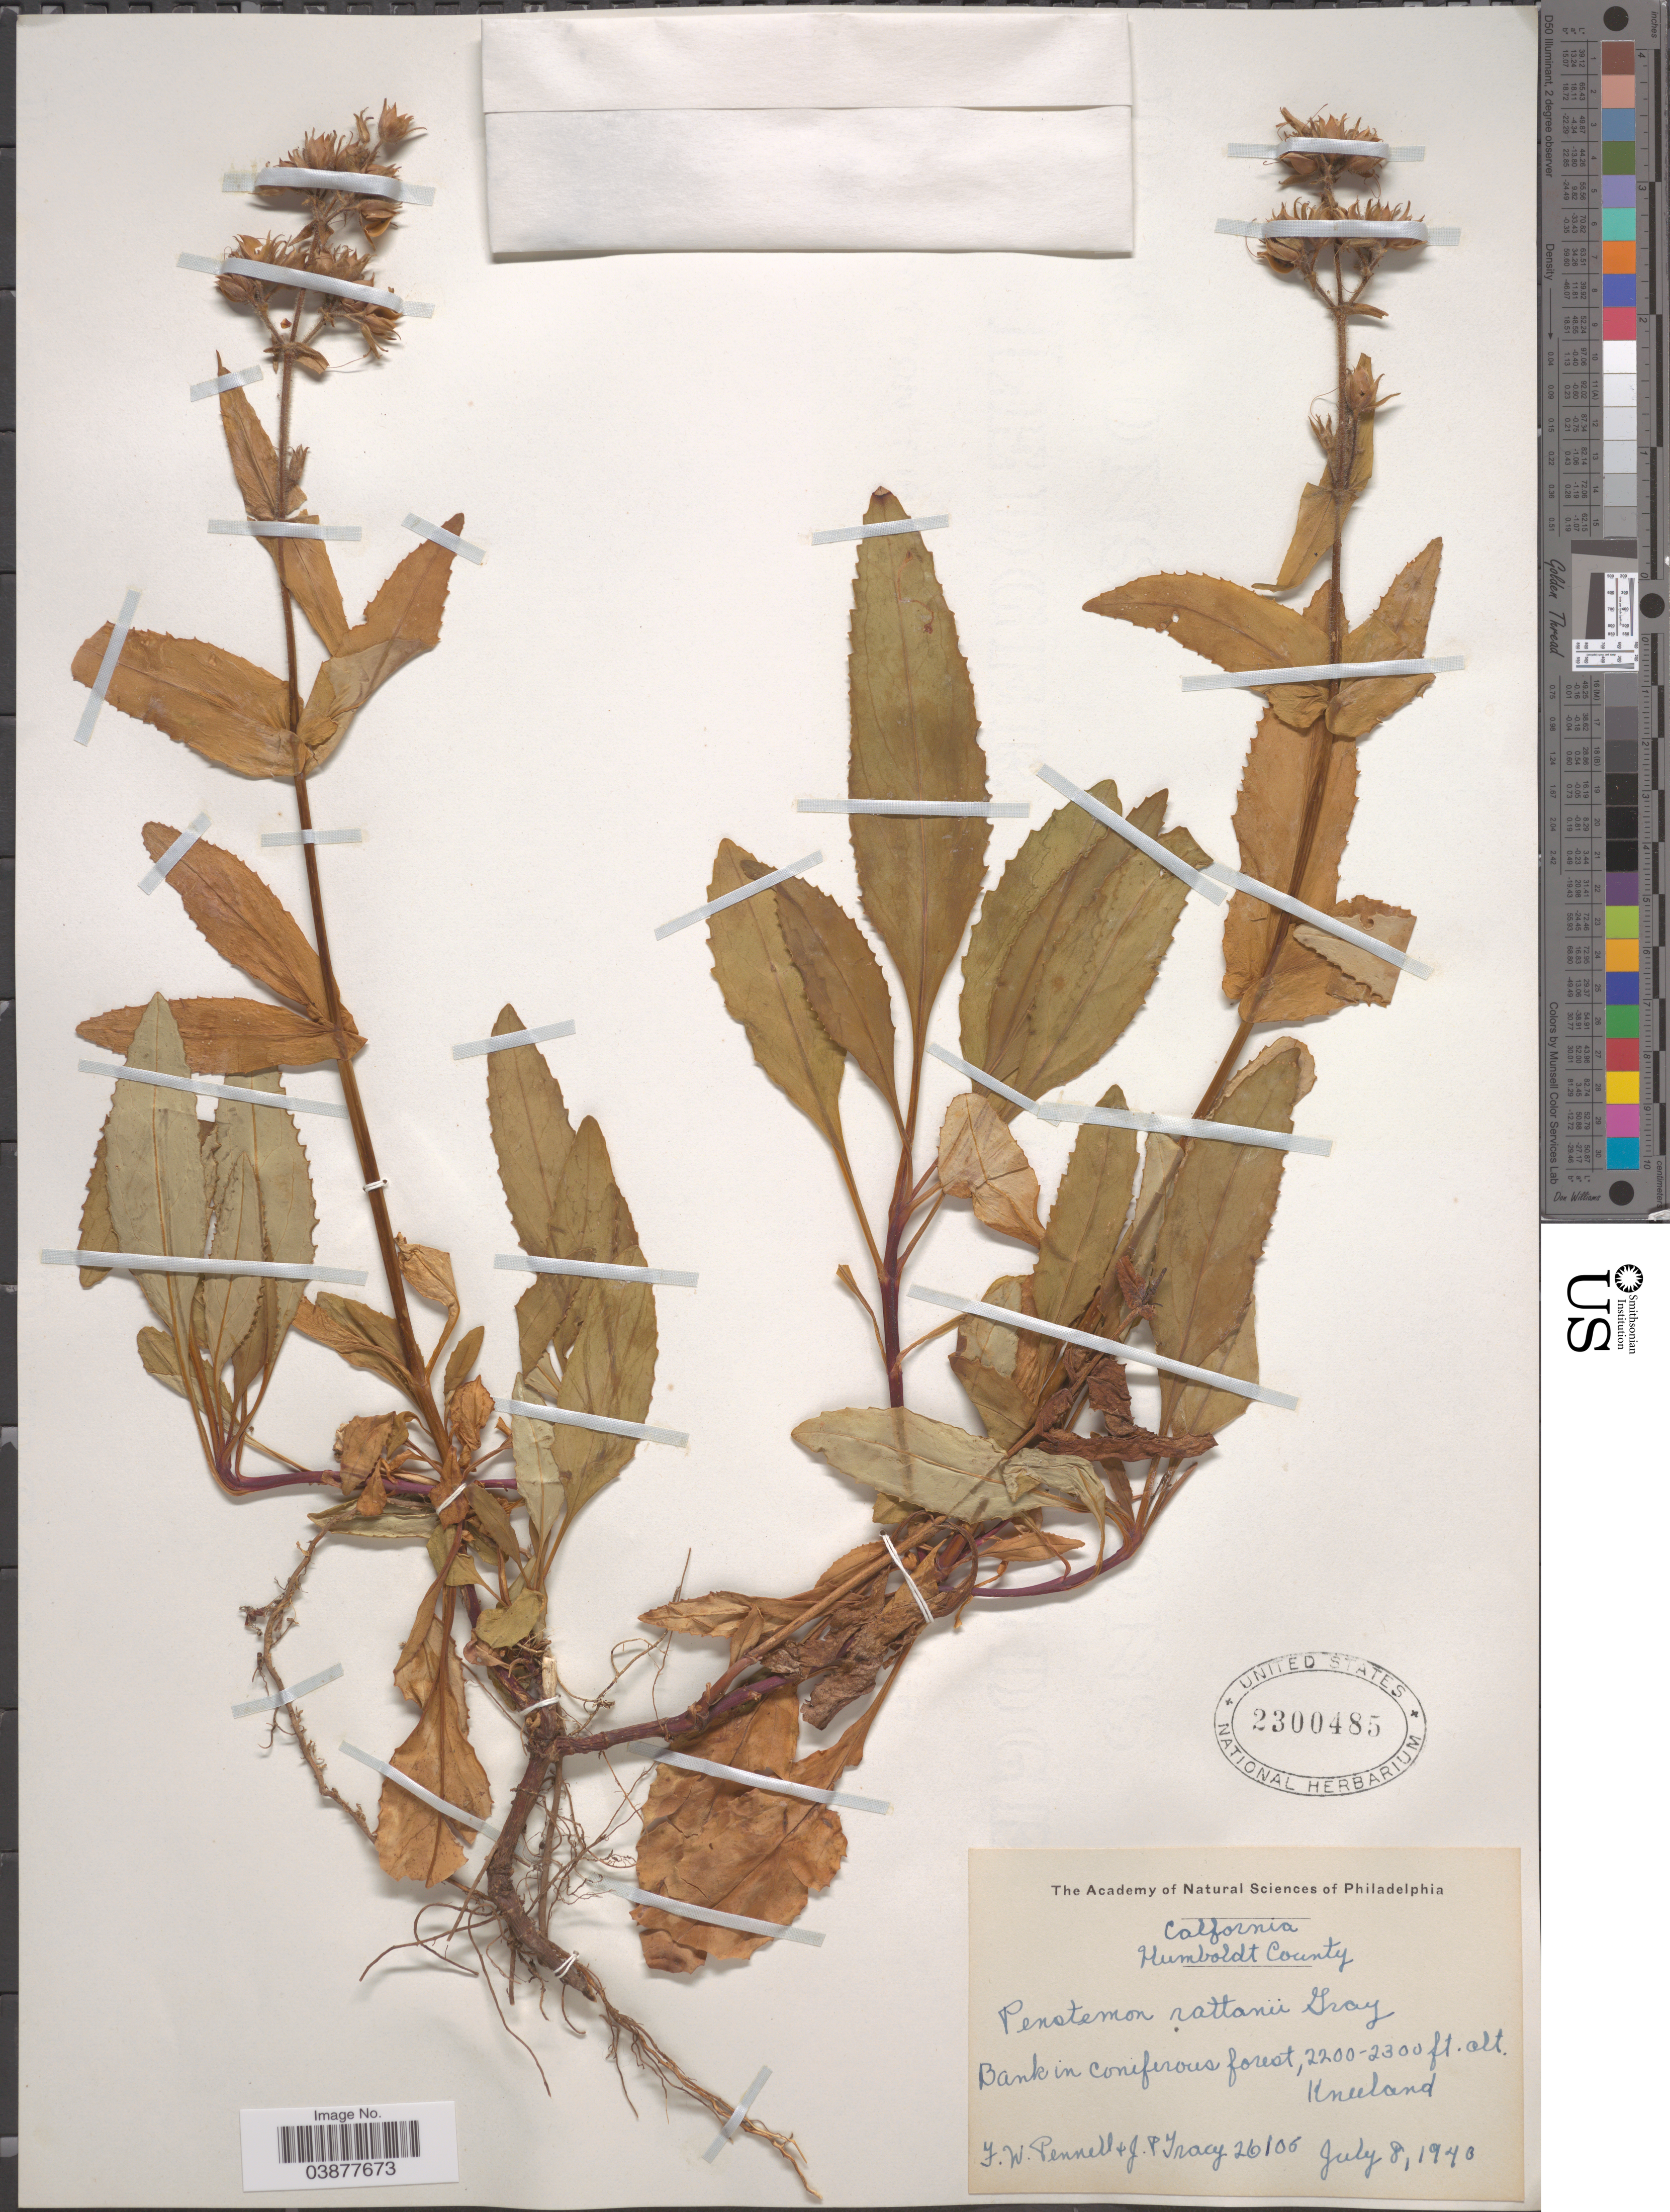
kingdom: Plantae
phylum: Tracheophyta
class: Magnoliopsida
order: Lamiales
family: Plantaginaceae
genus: Penstemon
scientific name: Penstemon rattani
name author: A. Gray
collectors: F. W. Pennell & J. Tracy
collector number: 26106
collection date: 1943-07-08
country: United States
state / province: California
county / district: Humboldt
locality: Humboldt County. Kneeland.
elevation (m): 671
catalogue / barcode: US 2300485